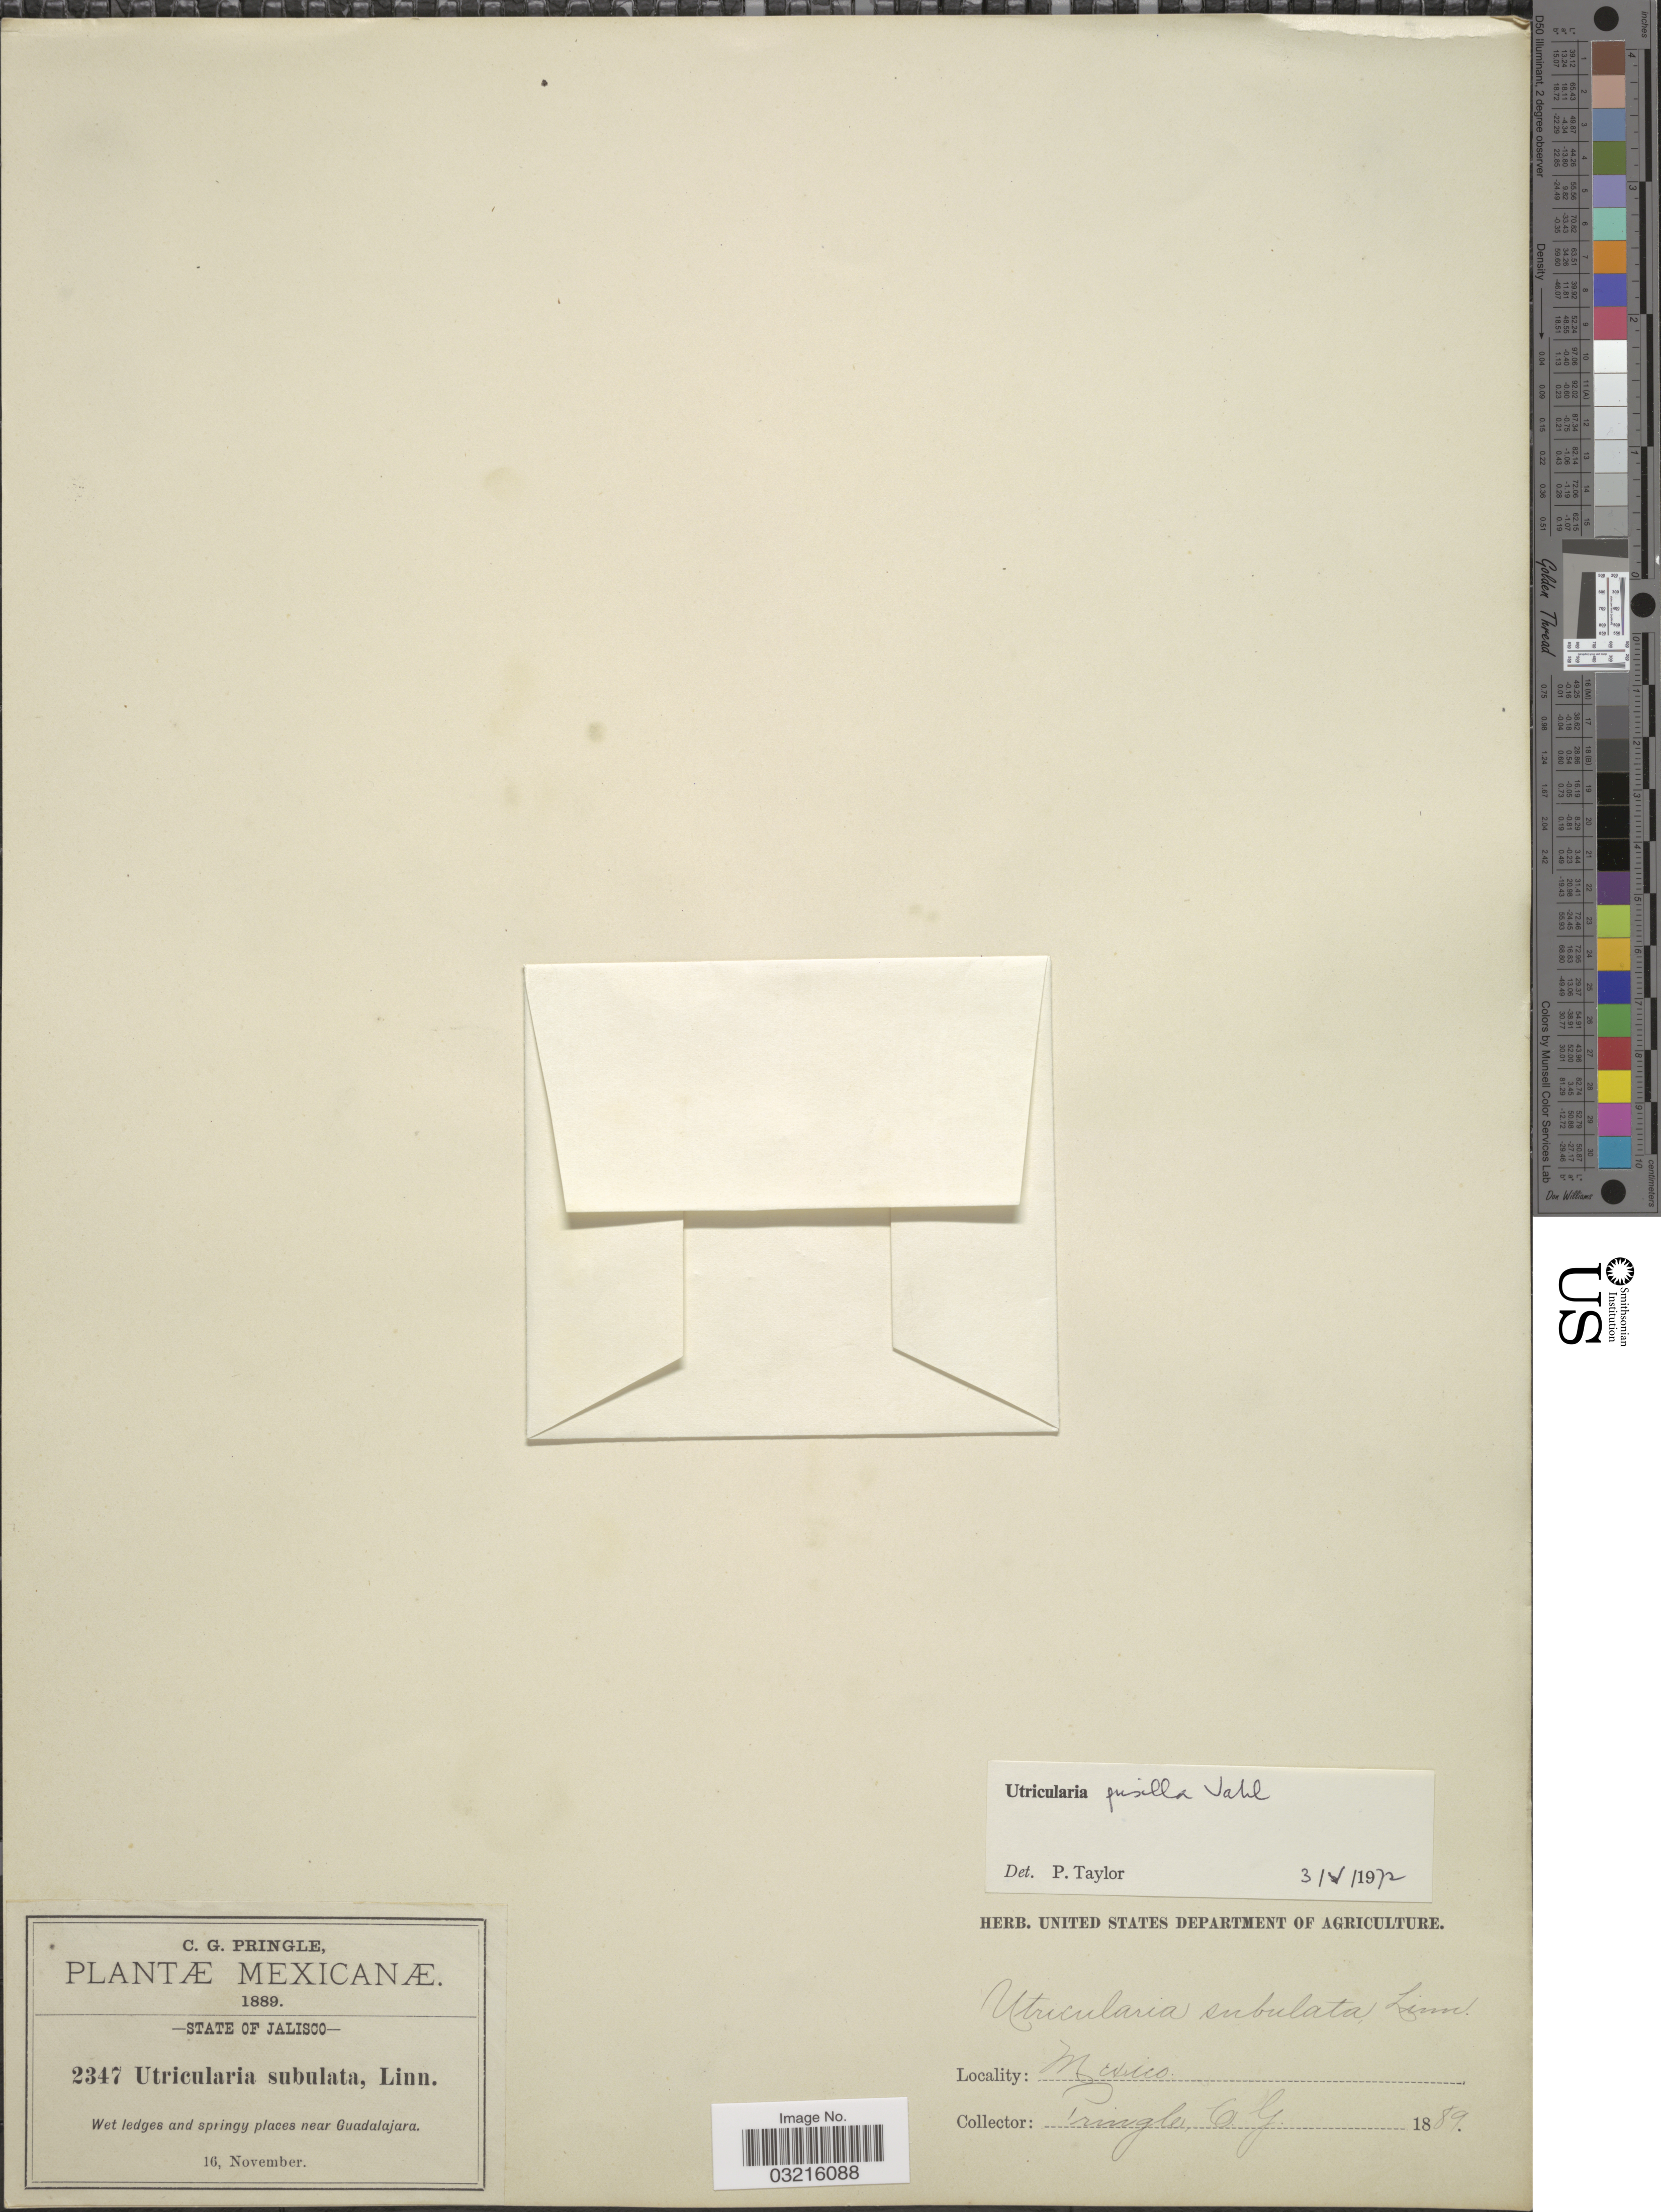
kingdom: Plantae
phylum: Tracheophyta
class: Magnoliopsida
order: Lamiales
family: Lentibulariaceae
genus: Utricularia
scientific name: Utricularia pusilla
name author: Vahl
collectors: C. G. Pringle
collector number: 2347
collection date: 1889-11-16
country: Mexico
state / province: Jalisco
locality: Wet ledges and springy places near Guadalajara.